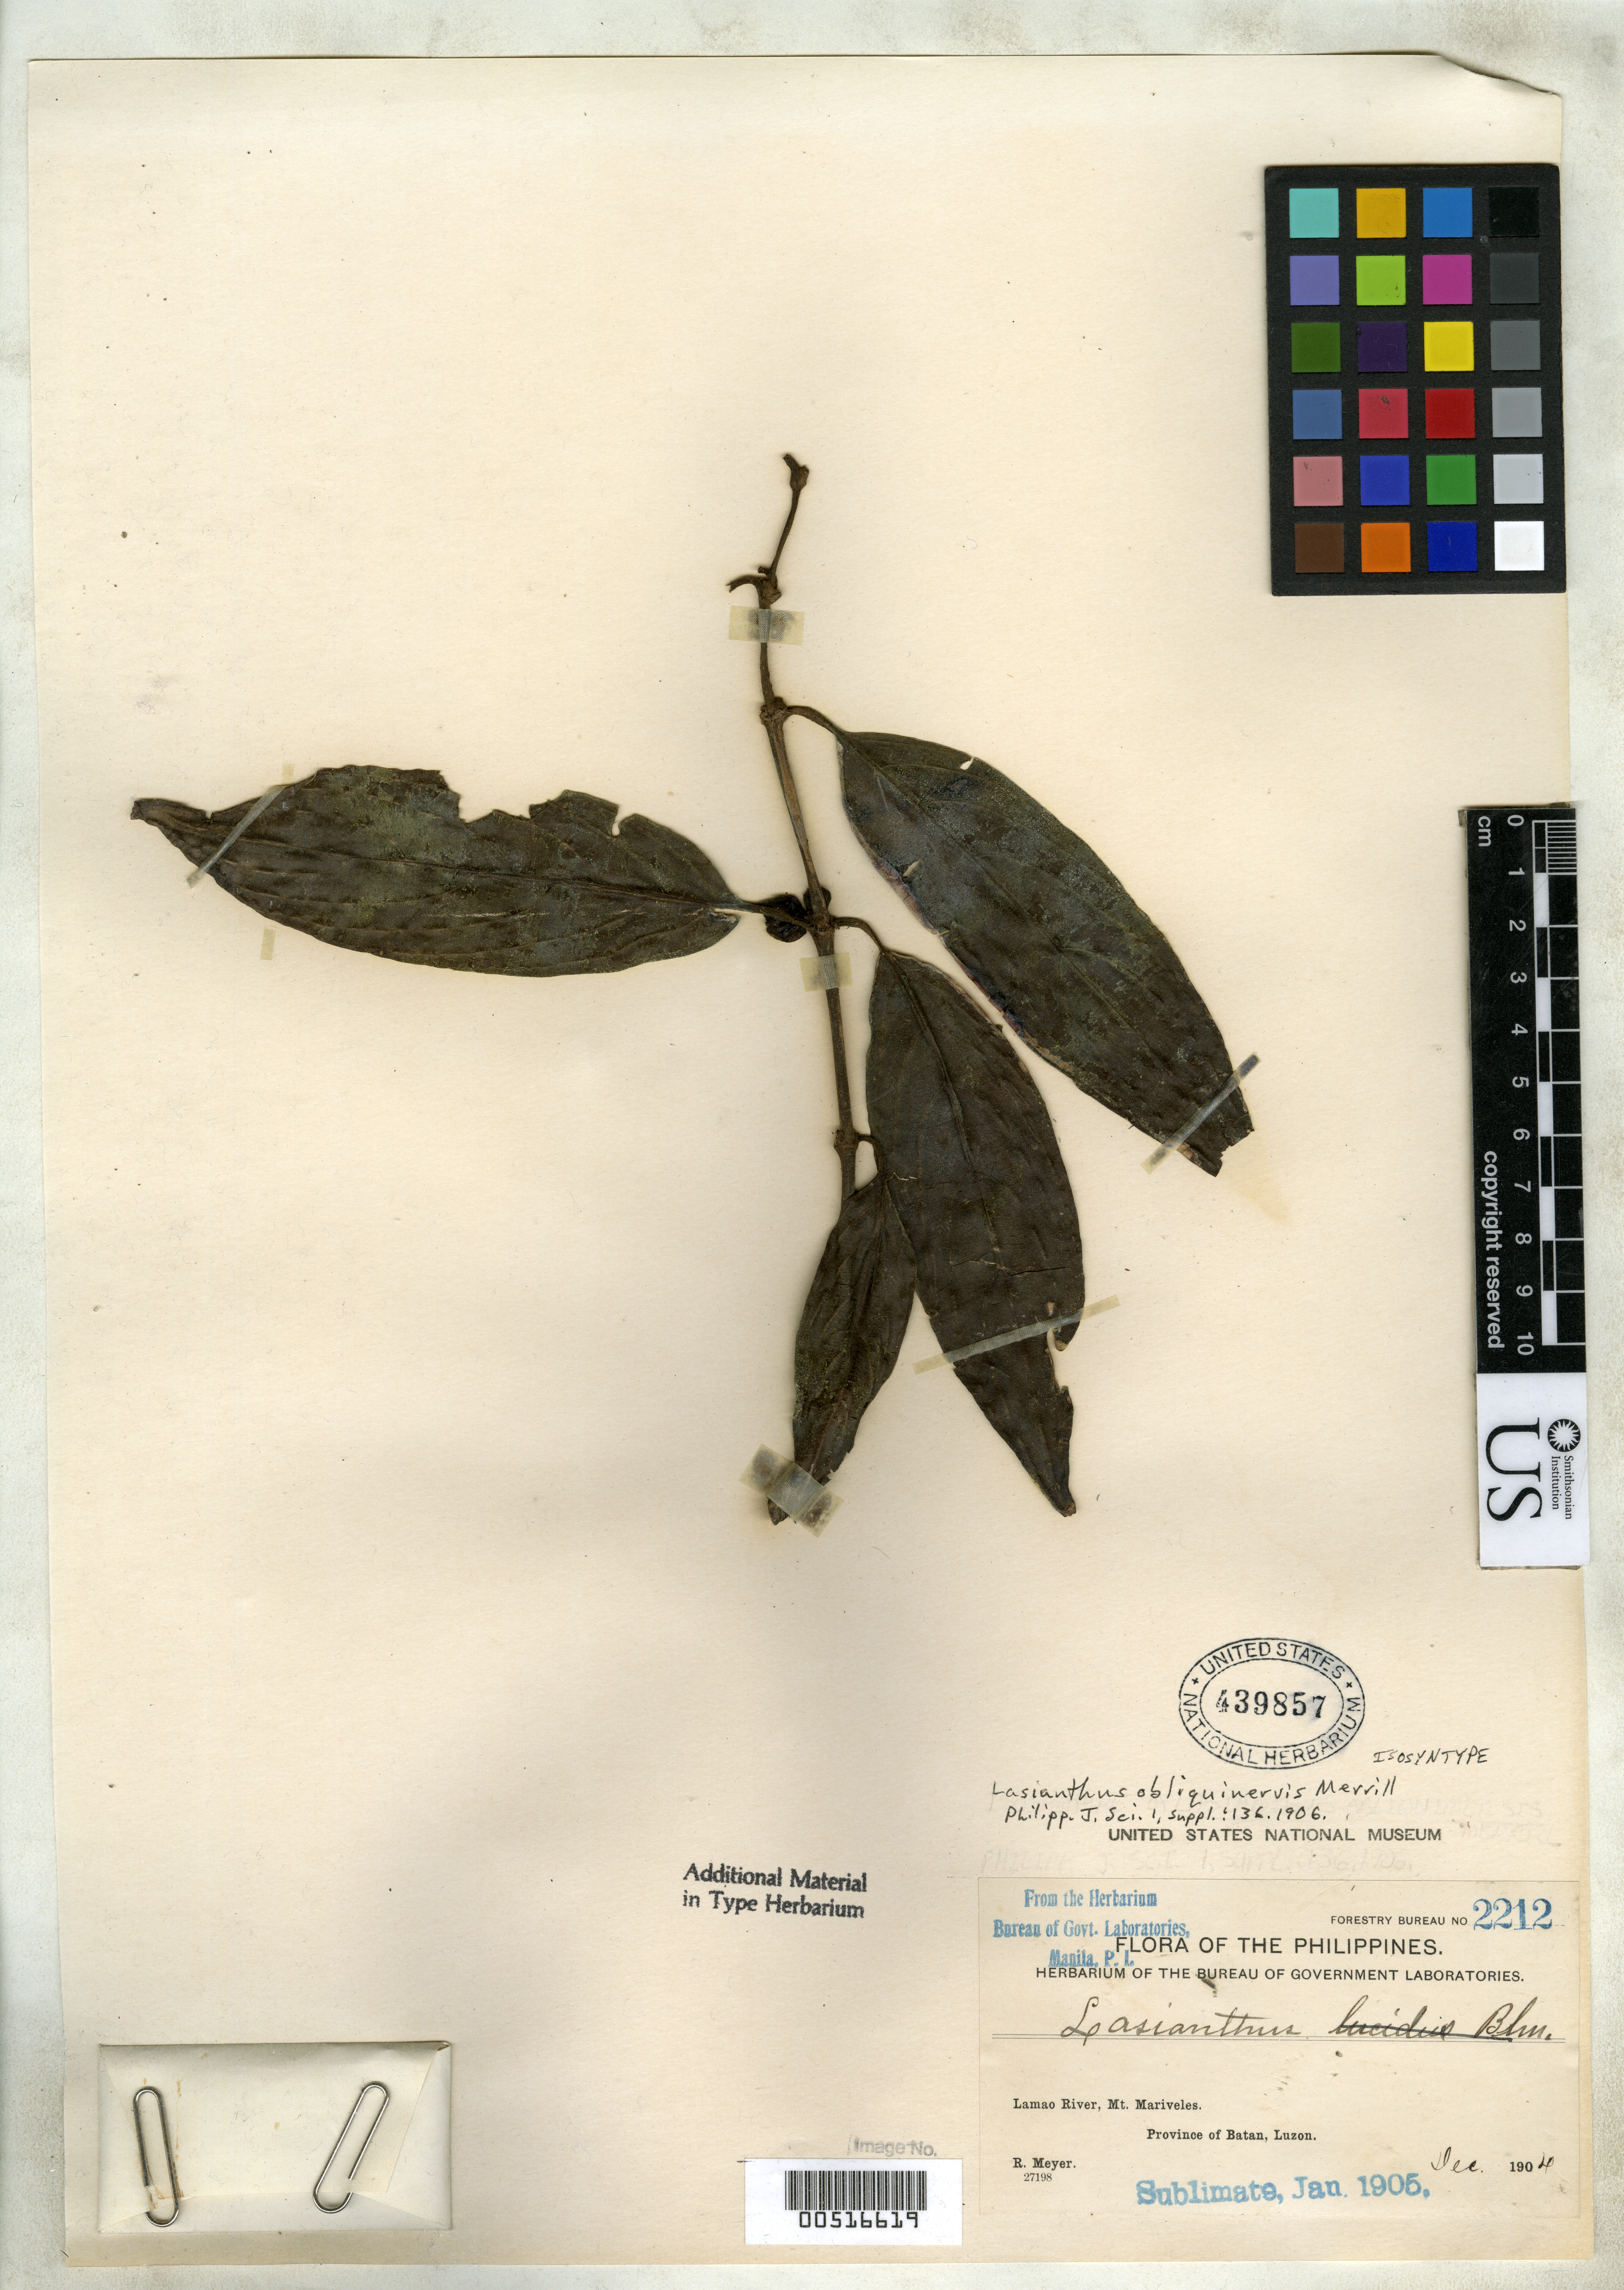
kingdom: Plantae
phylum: Tracheophyta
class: Magnoliopsida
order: Gentianales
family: Rubiaceae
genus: Lasianthus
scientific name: Lasianthus obliquinervis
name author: Merr.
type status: Isosyntype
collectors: R. Meyer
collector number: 2212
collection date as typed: Dec 1904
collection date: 1904-12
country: Philippines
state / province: Central Luzon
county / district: Bataan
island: Luzon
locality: Lamao River, Mt Mariveles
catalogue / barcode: US 439857